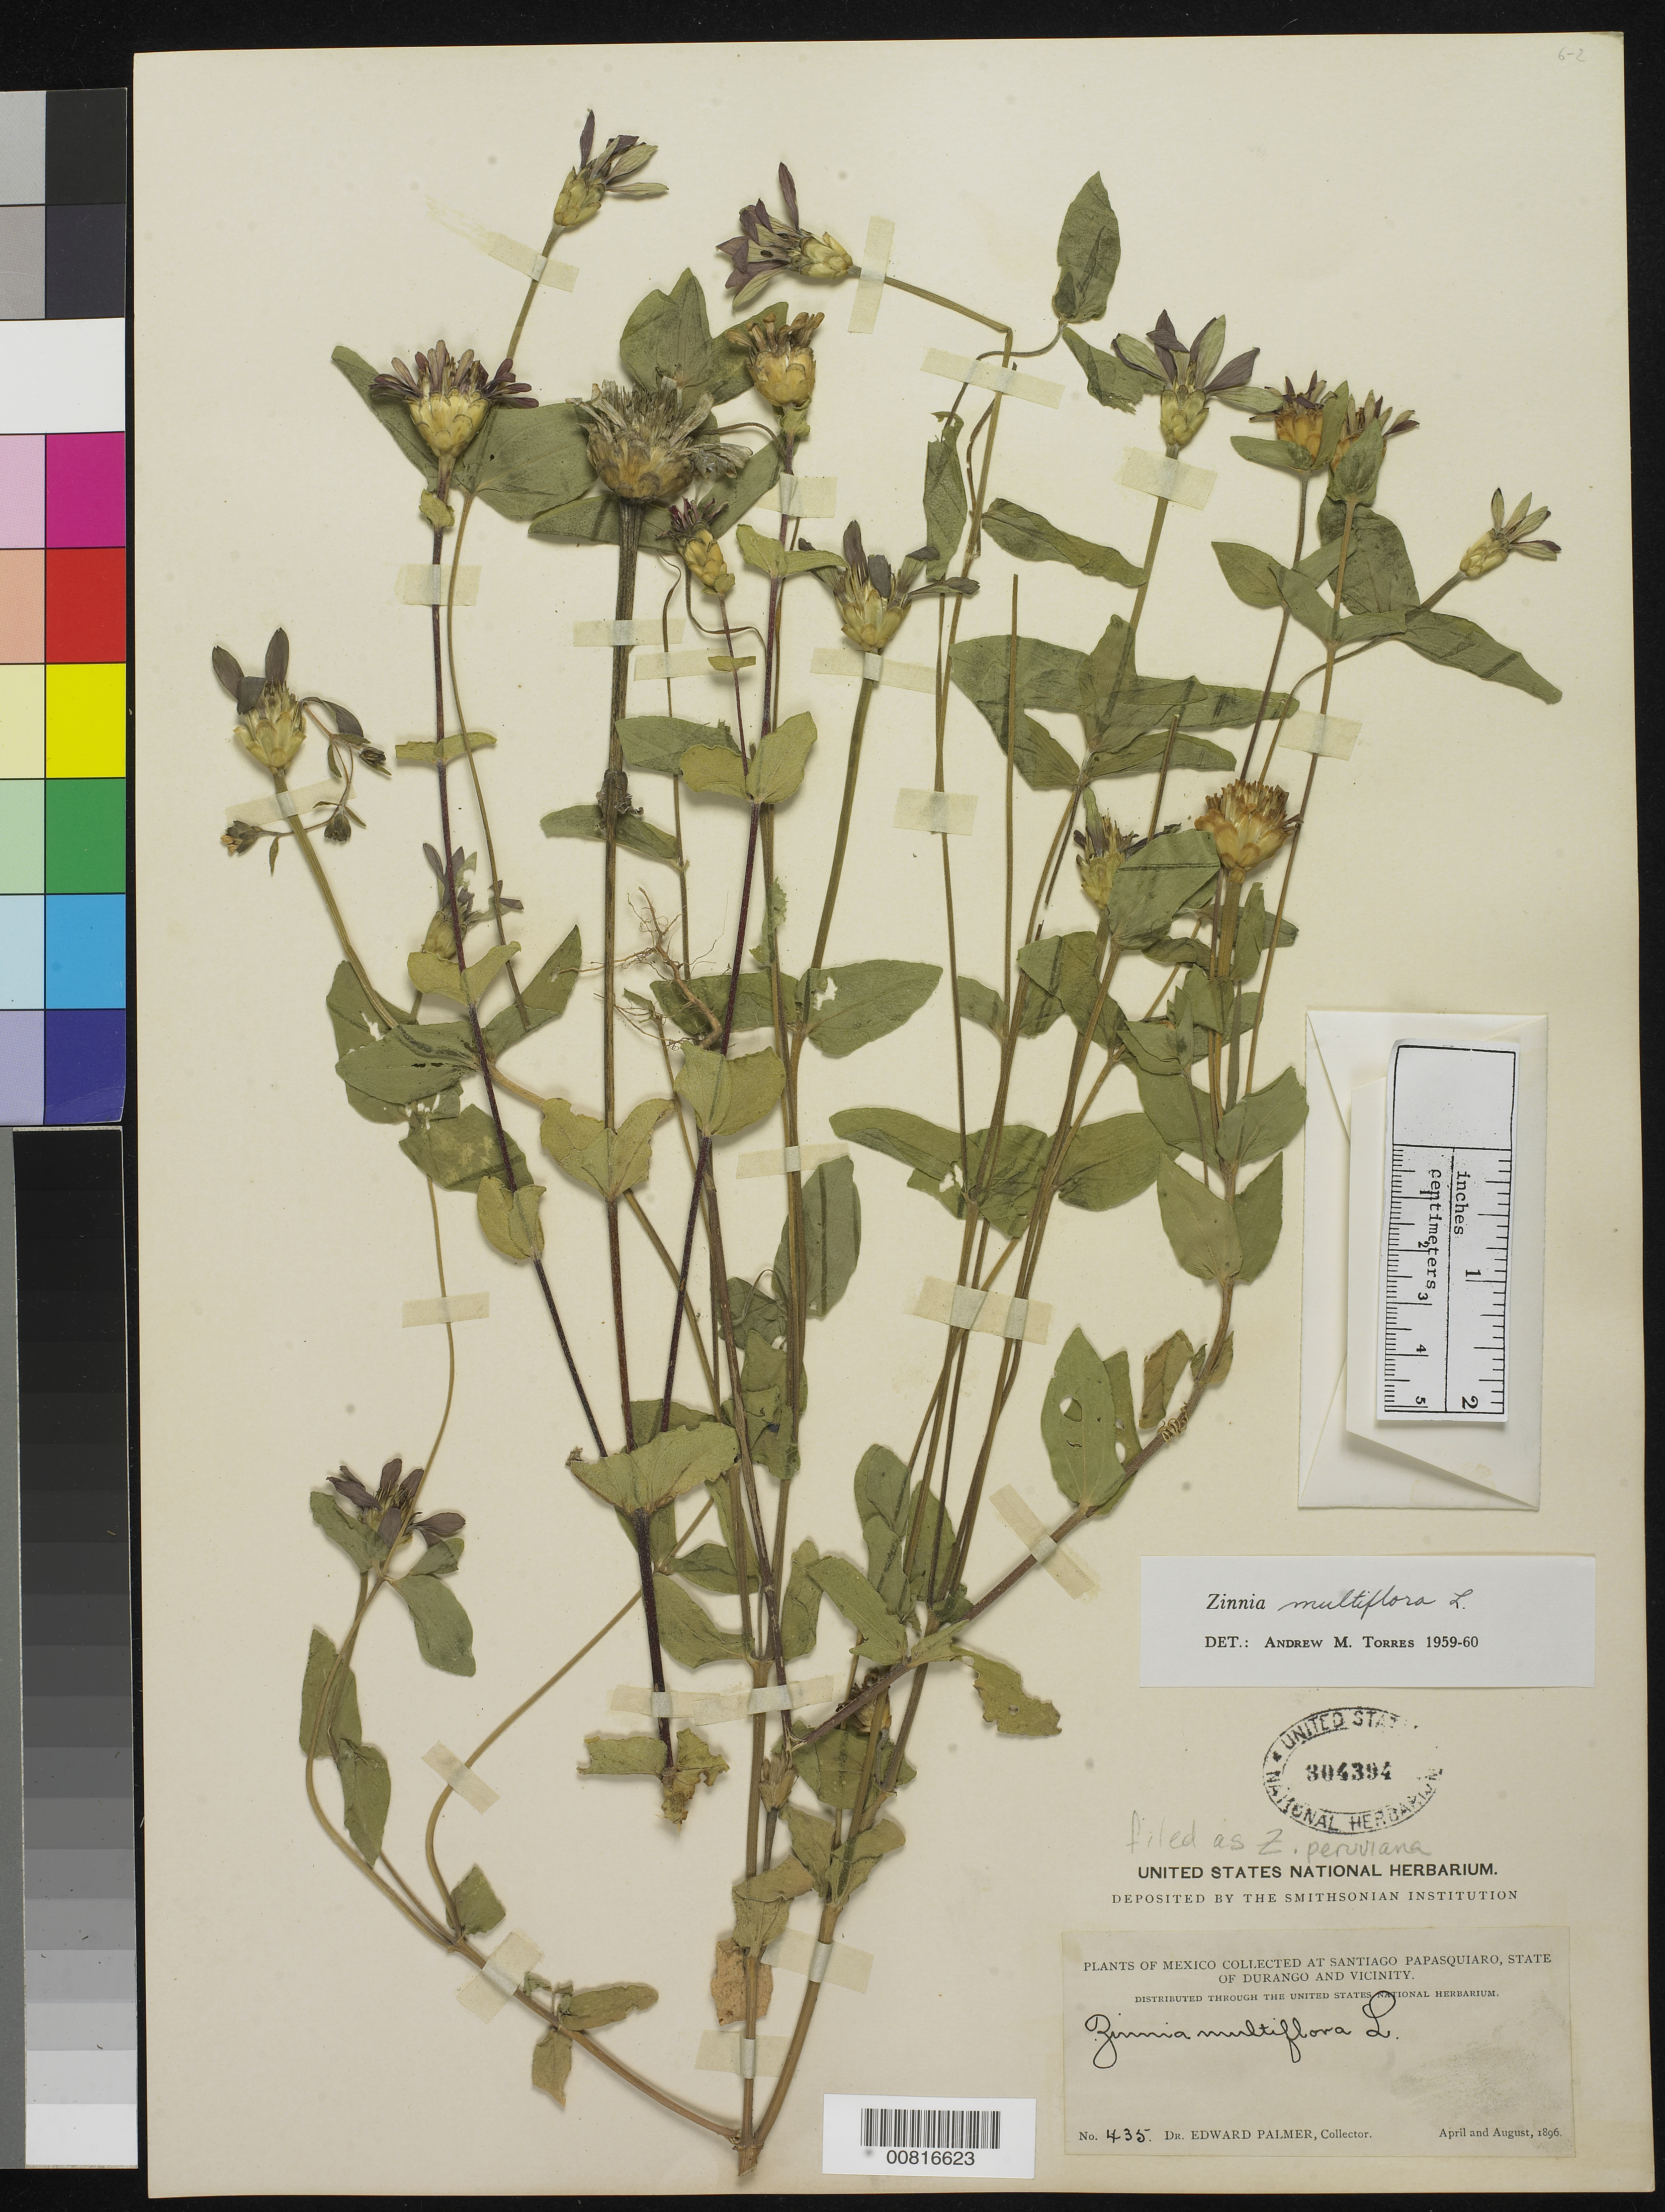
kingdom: Plantae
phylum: Tracheophyta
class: Magnoliopsida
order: Asterales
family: Asteraceae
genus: Zinnia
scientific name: Zinnia peruviana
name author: (L.) L.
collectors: E. Palmer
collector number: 435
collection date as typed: Apr 1896 to -- Aug 1896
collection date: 1896-04/1896-08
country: Mexico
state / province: Durango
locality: Santiago Papasquiaro, Durango and vicinity.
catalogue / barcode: US 304394